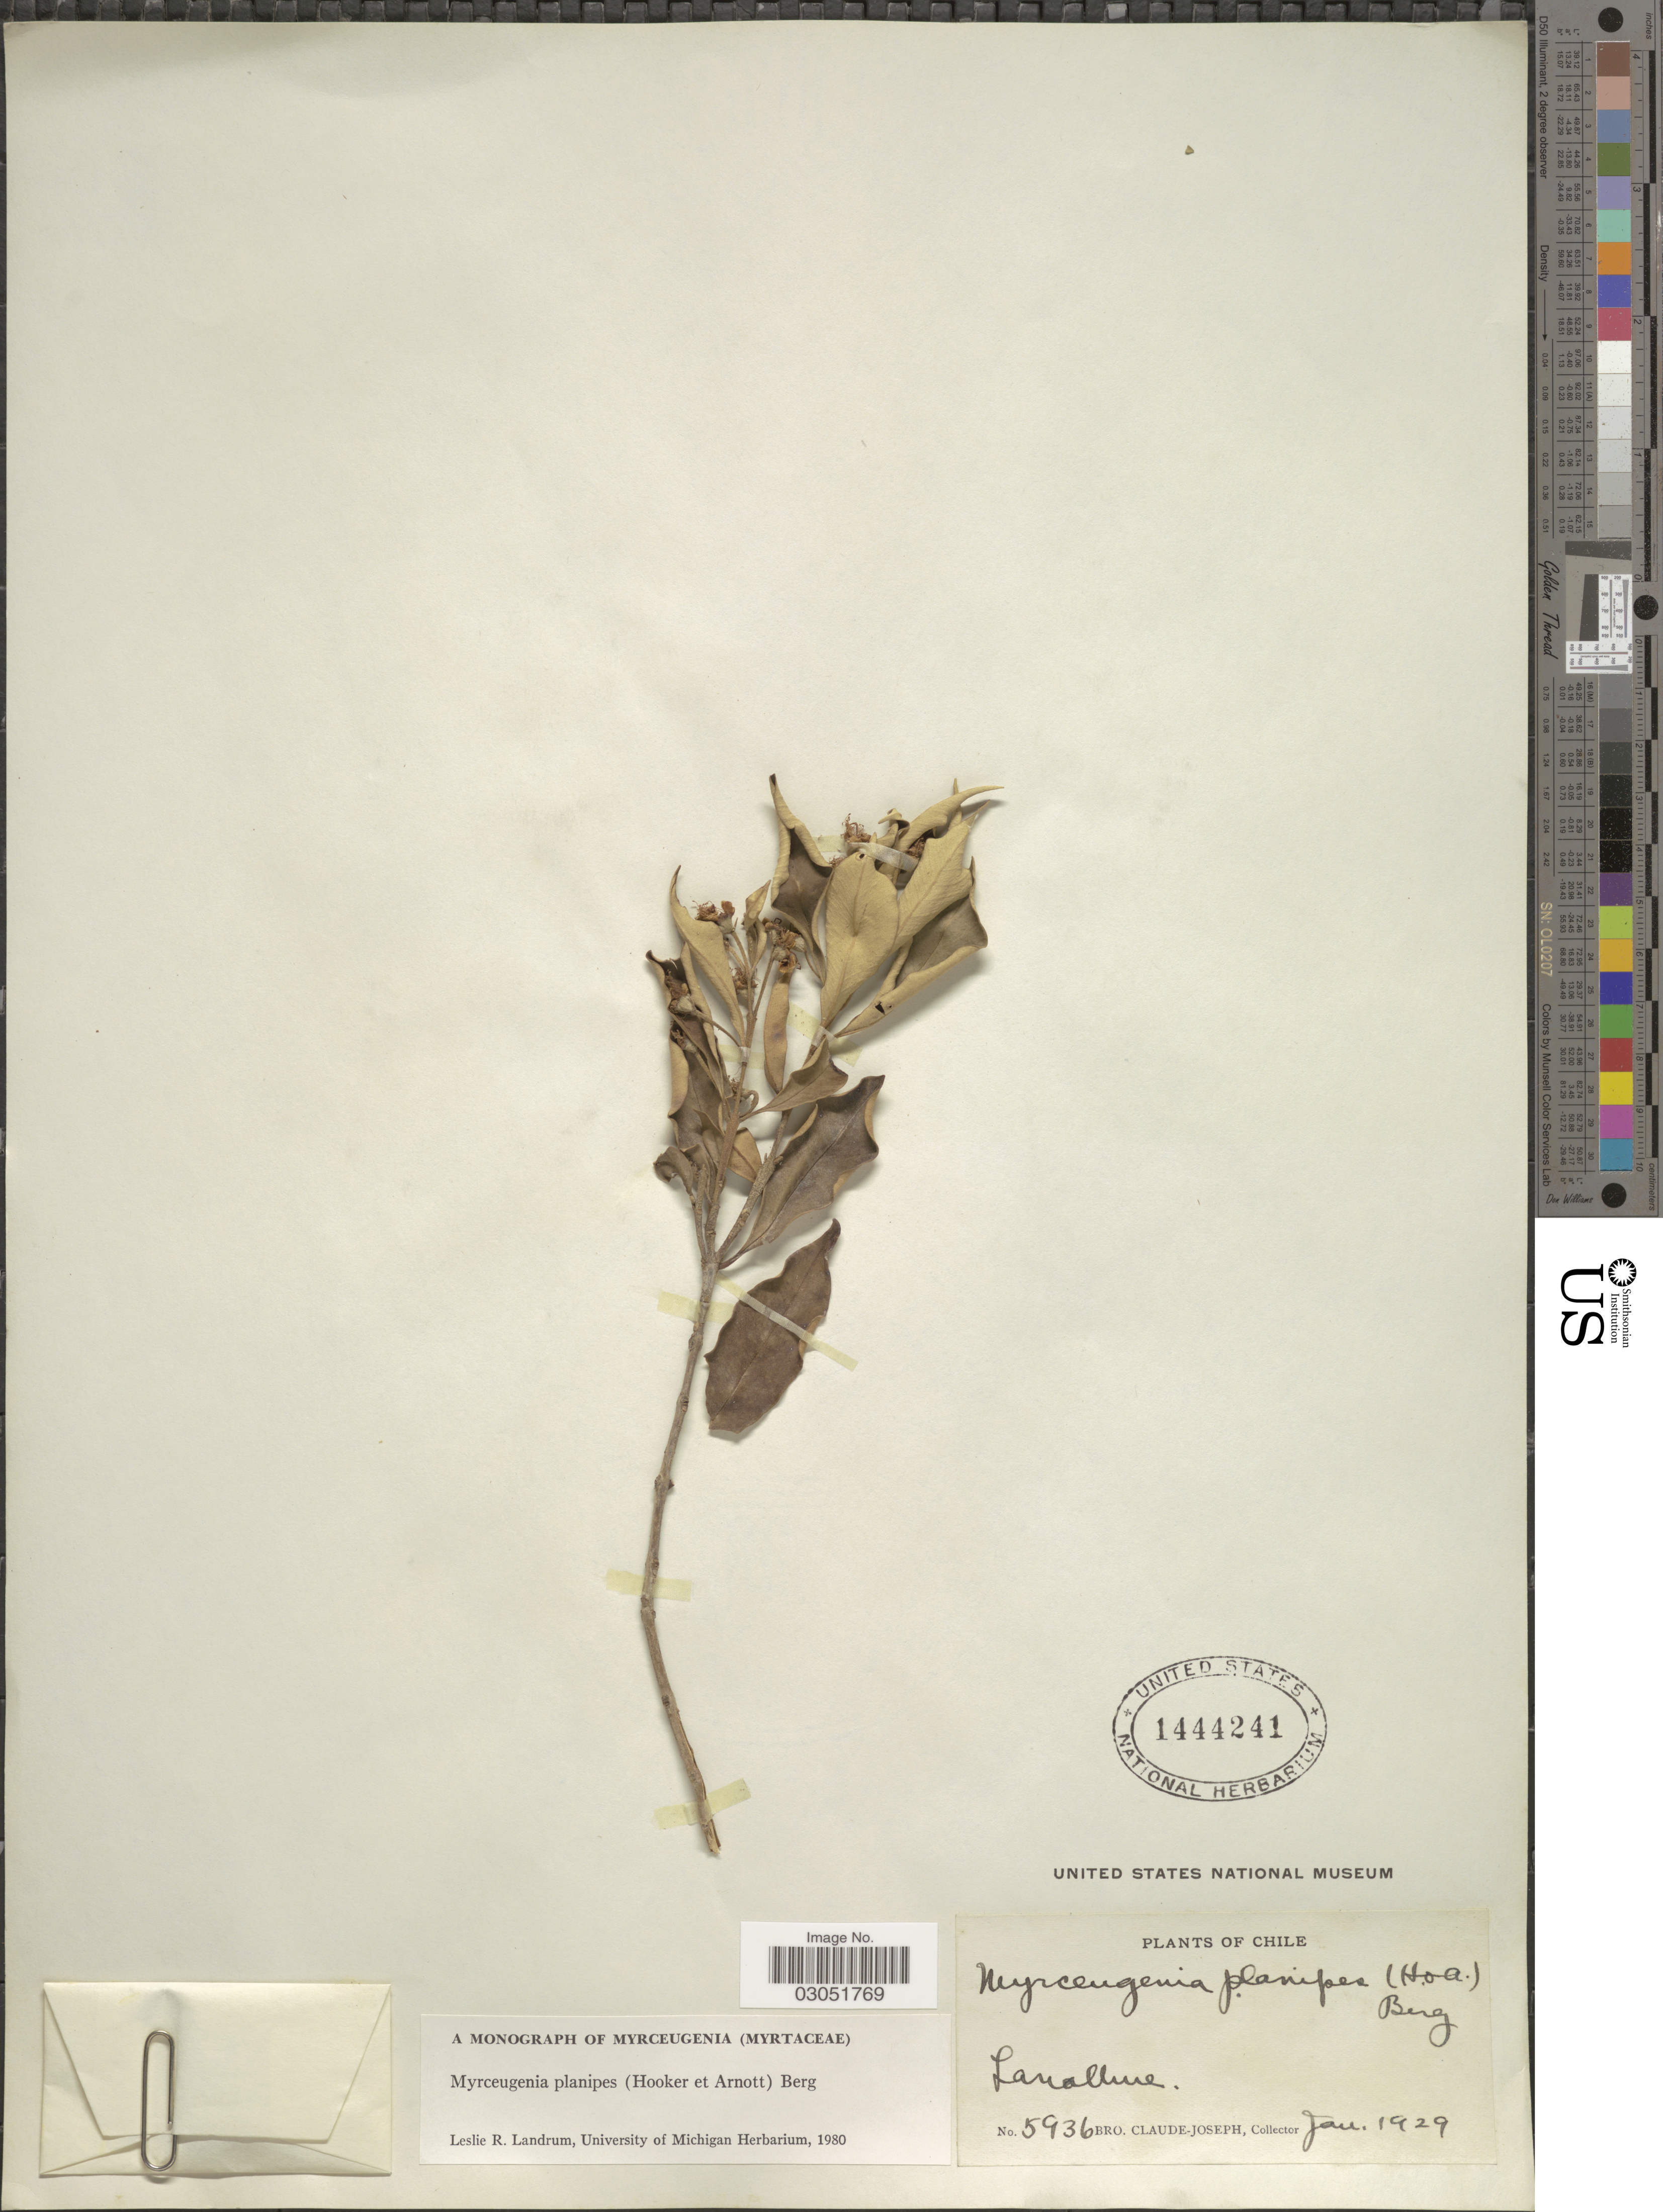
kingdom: Plantae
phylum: Tracheophyta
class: Magnoliopsida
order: Myrtales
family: Myrtaceae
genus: Myrceugenia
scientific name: Myrceugenia planipes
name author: (Hook. & Arn.) O. Berg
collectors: Bro. Claude-Joseph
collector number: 5936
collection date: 1929-01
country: Chile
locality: Lanalhue.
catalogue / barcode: US 1444241